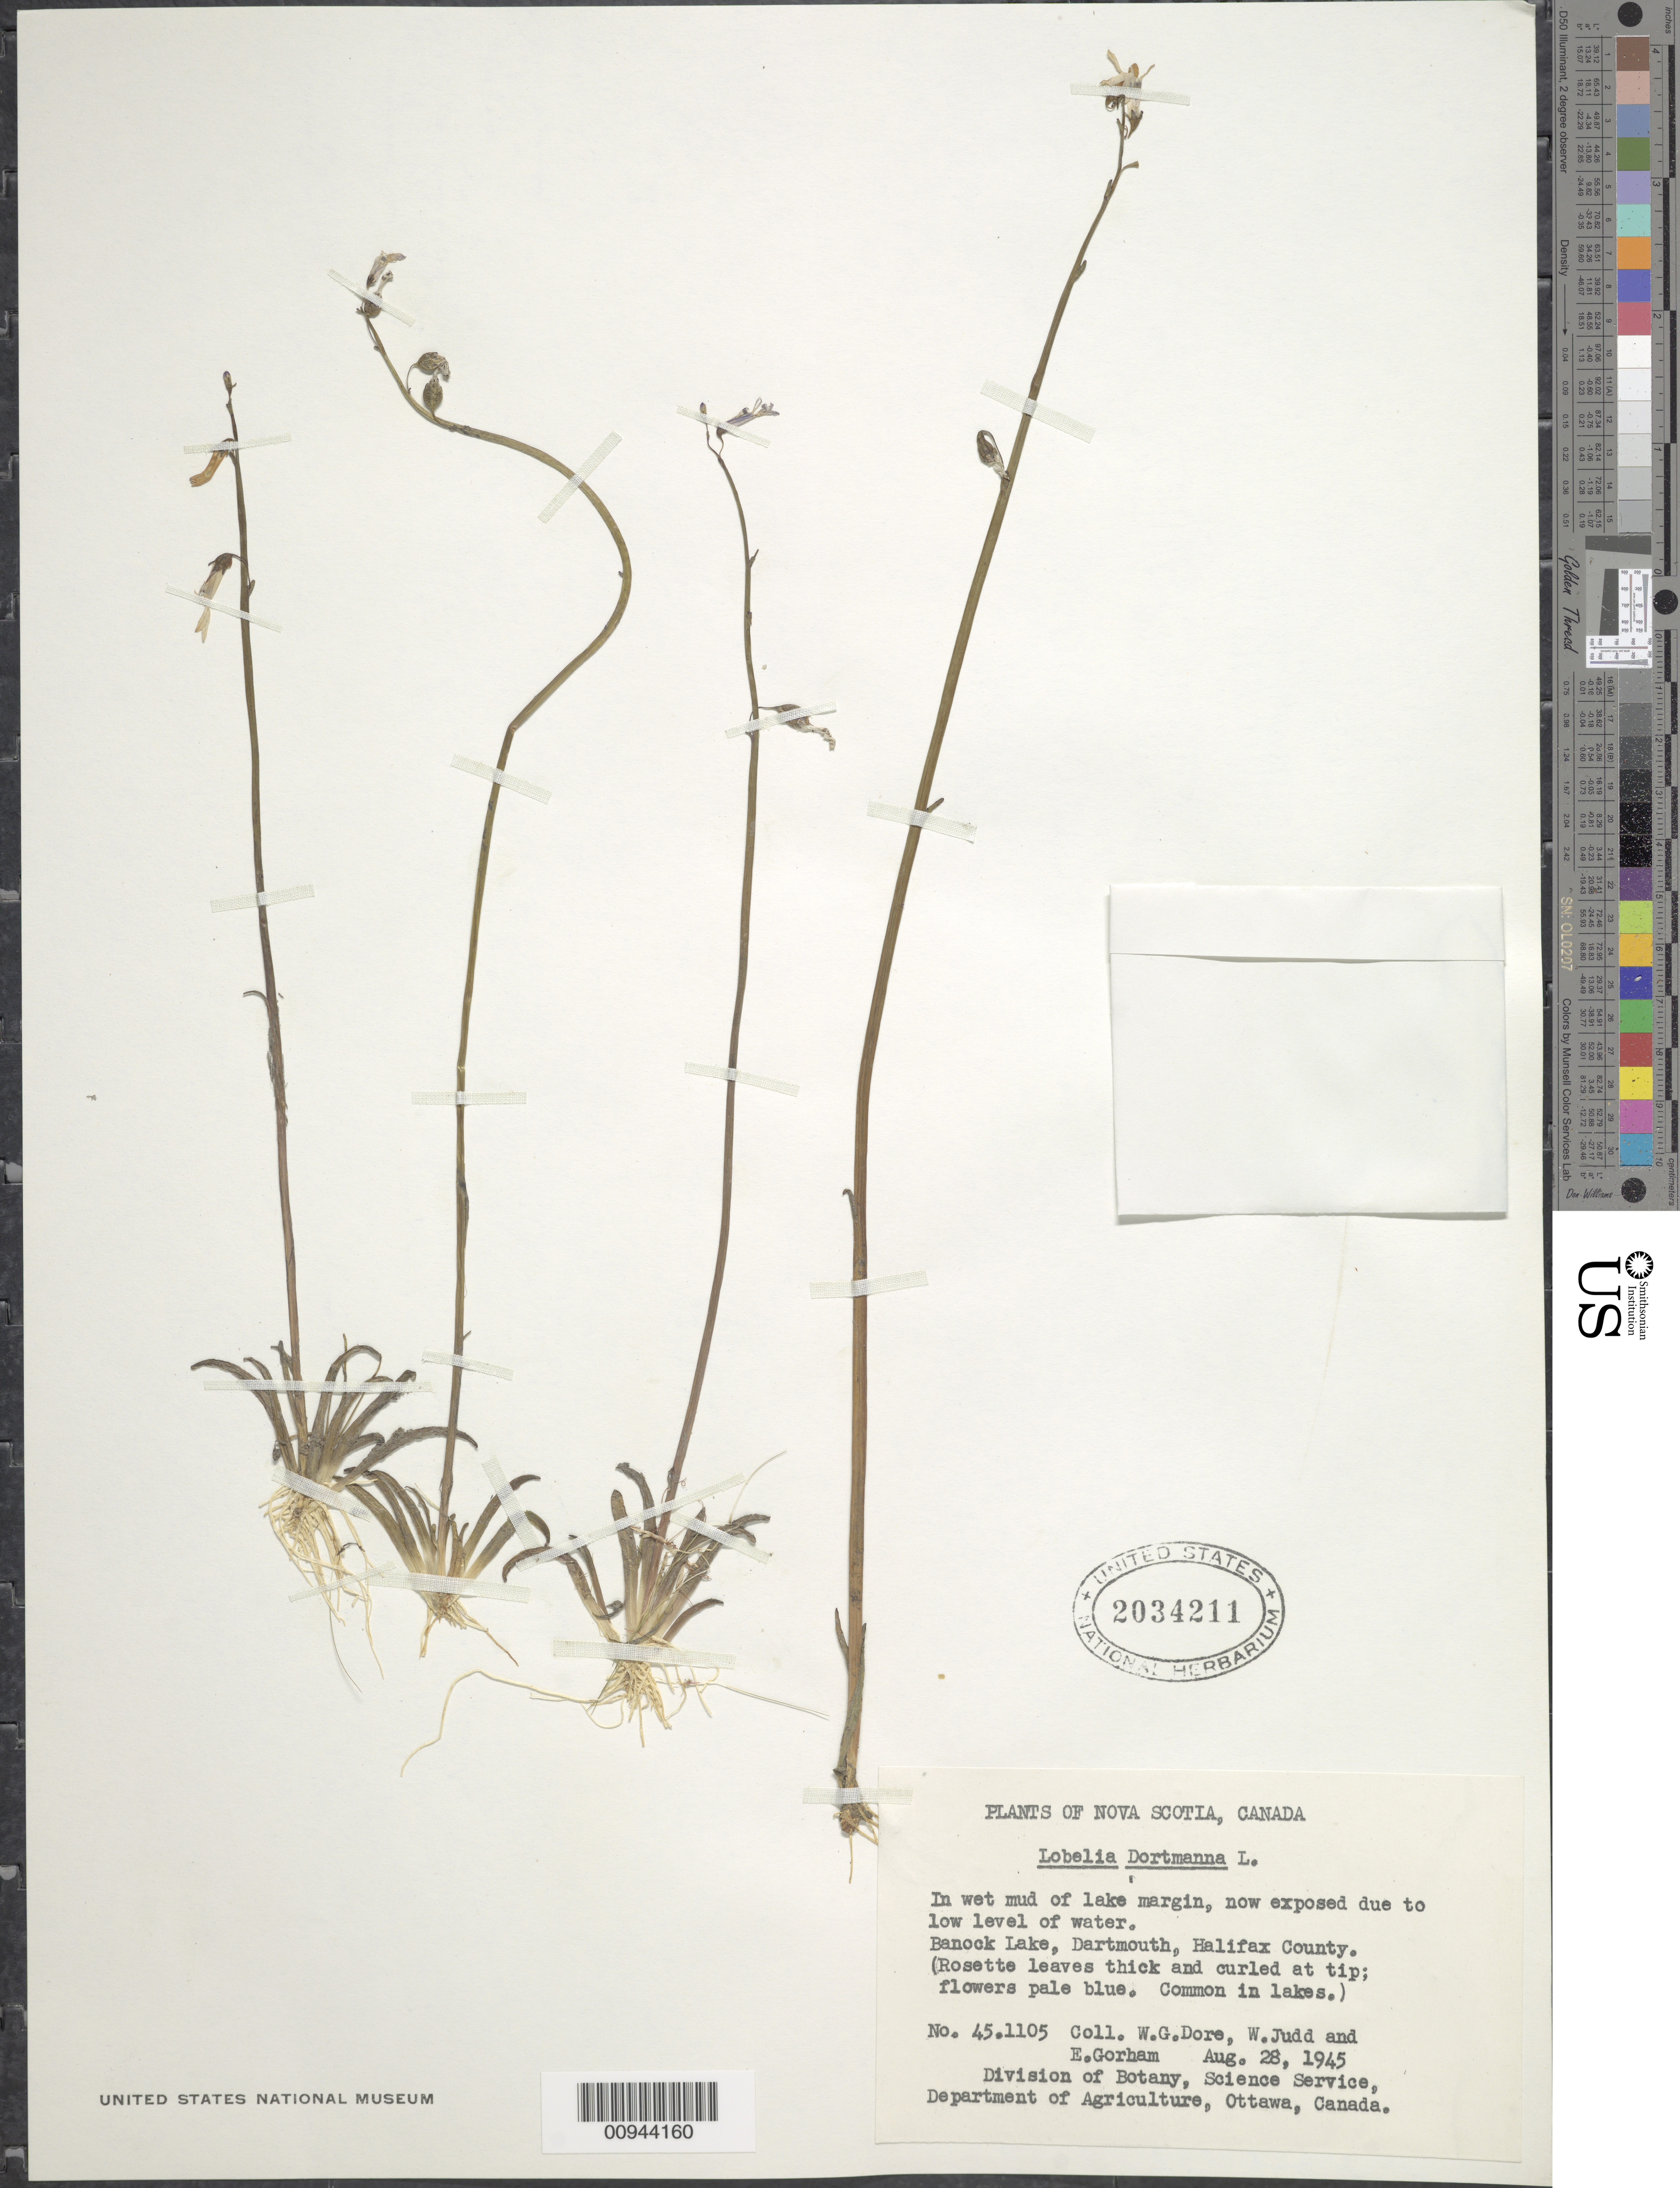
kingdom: Plantae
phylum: Tracheophyta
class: Magnoliopsida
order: Asterales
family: Campanulaceae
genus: Lobelia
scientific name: Lobelia dortmanna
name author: L.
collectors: W. Dore & E. Gorham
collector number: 45.1105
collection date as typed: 28 Aug 1945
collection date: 1945-08-28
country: Canada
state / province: Nova Scotia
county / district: Halifax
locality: Banock Lake, Dartmouth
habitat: in wet mud of lake margin, now exposed due to low level of water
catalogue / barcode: US 2034211